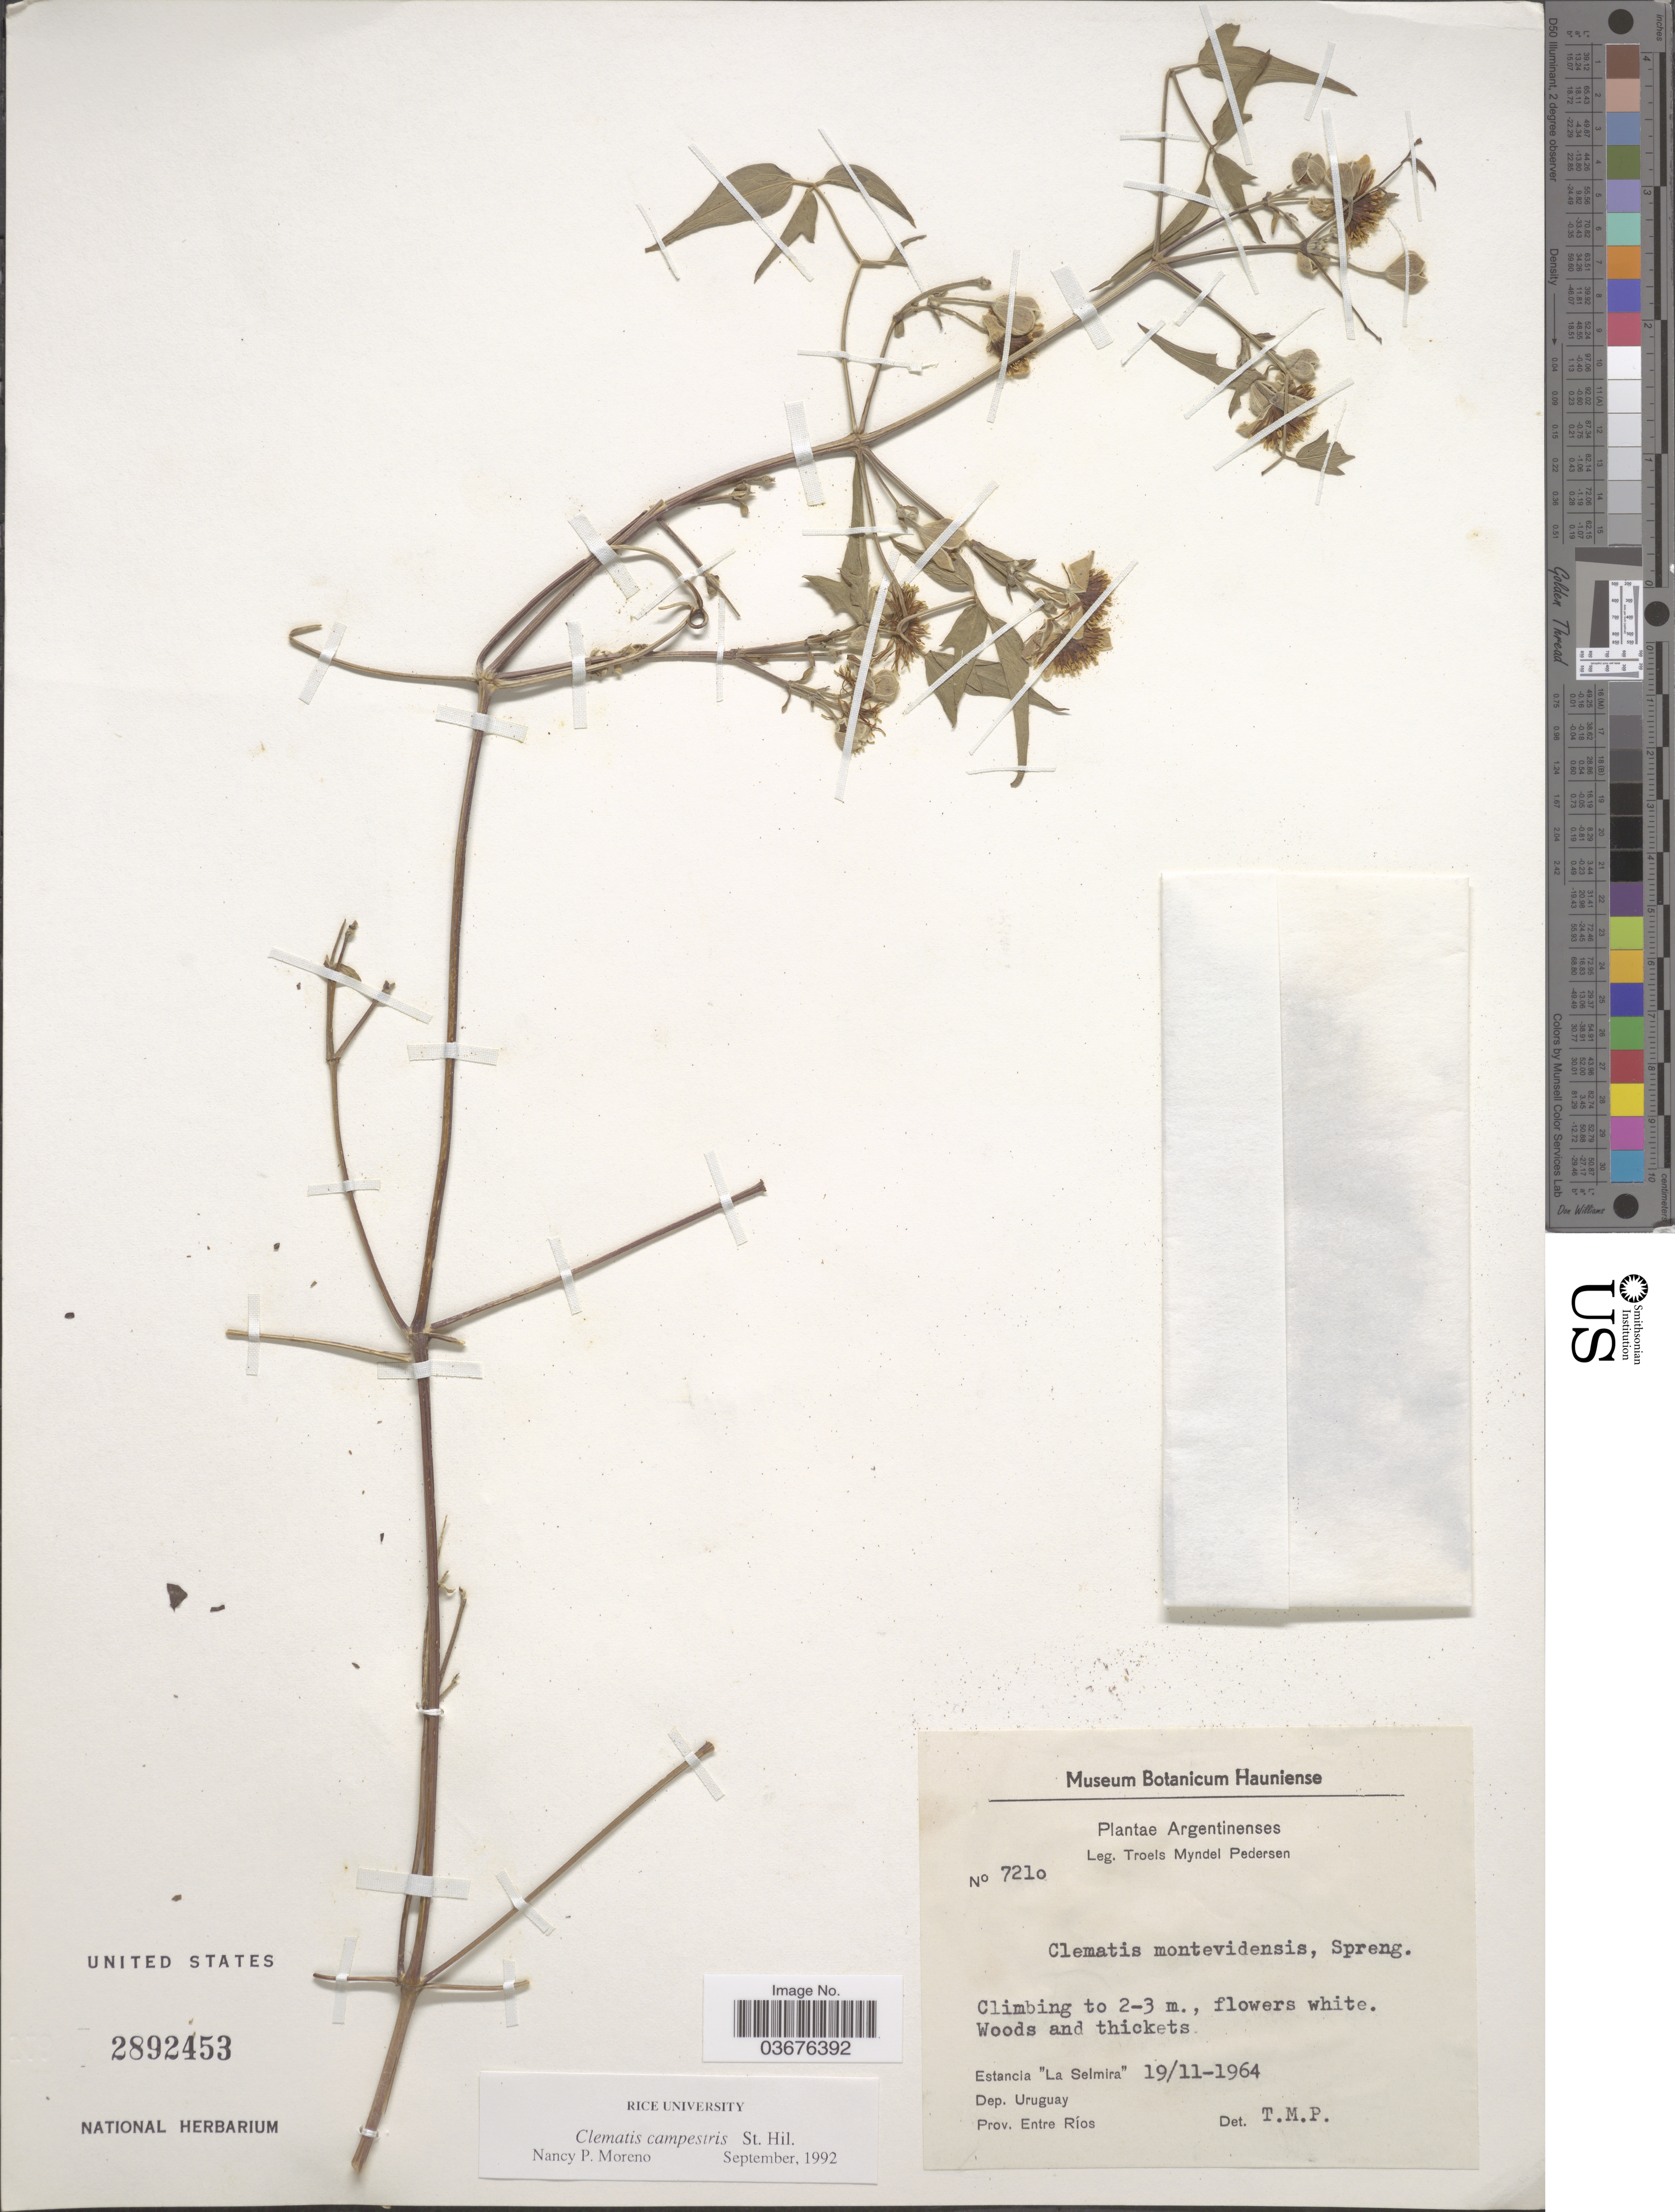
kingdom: Plantae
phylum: Tracheophyta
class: Magnoliopsida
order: Ranunculales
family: Ranunculaceae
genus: Clematis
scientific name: Clematis campestris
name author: A. St.-Hil.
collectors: T. Pederson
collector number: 7210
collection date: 1964-11-19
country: Argentina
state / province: Entre Rios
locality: Estancia "La Selmira" Dep. Uruguay.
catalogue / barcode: US 2892453